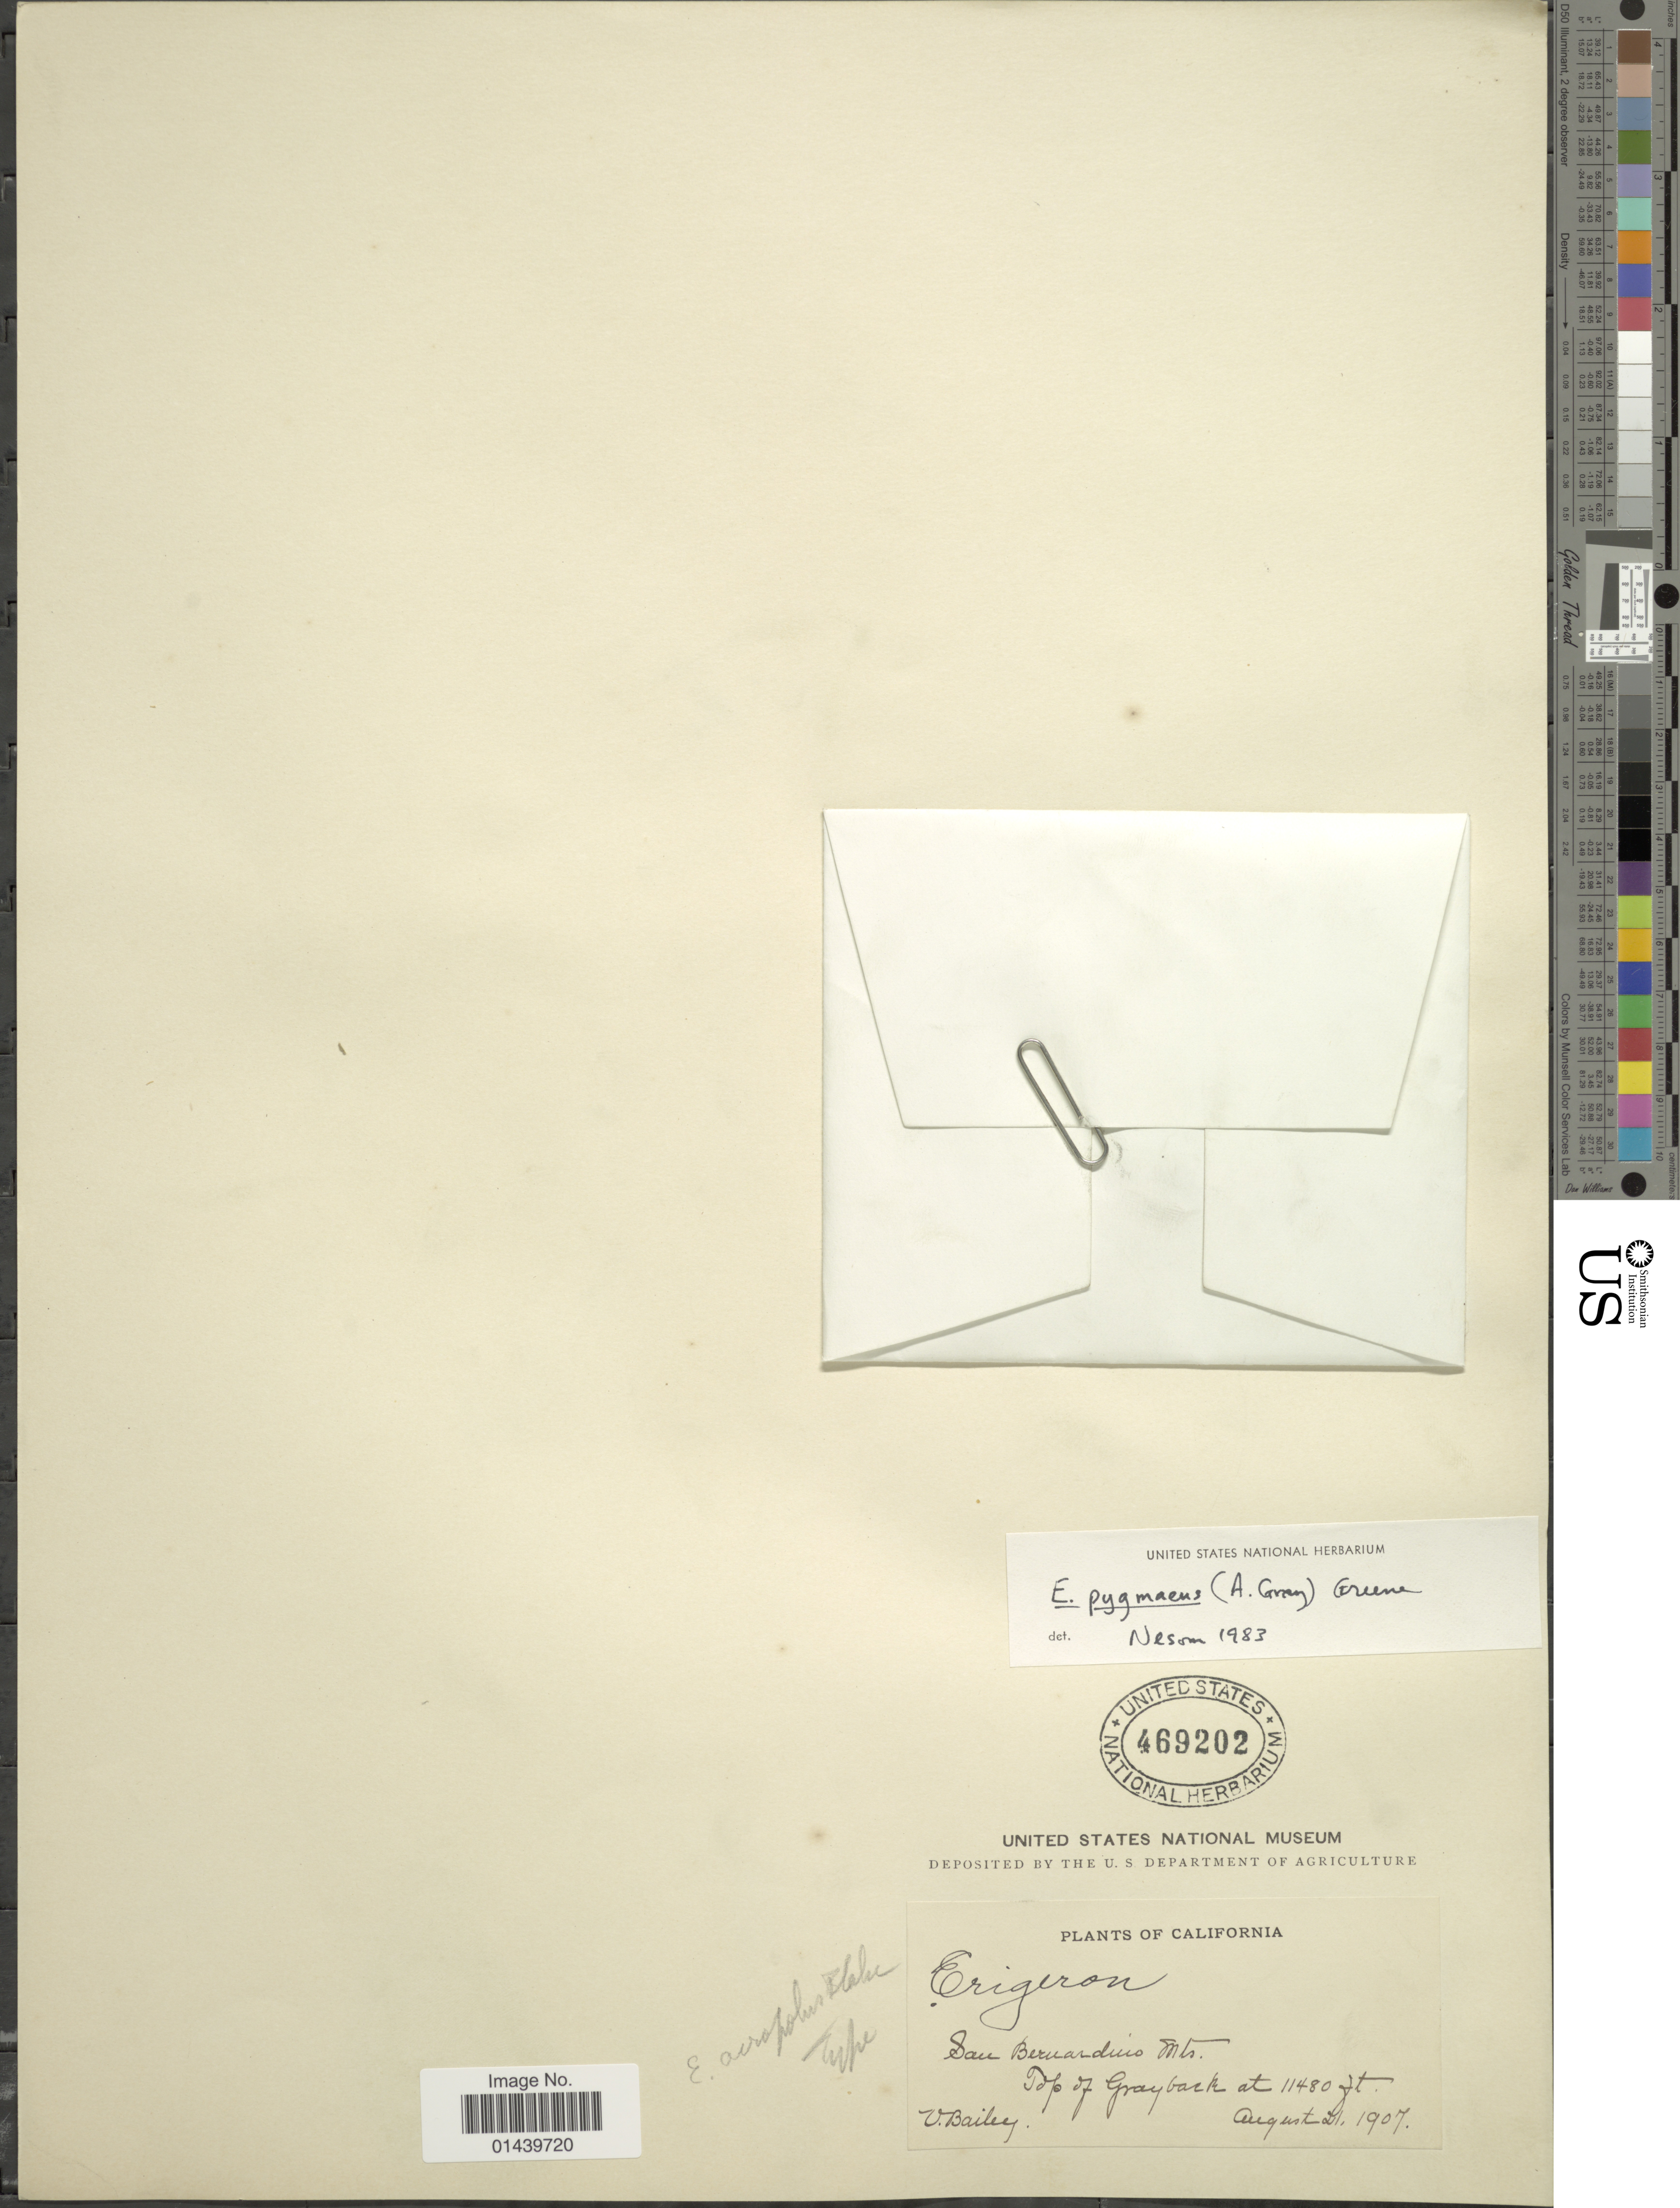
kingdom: Plantae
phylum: Tracheophyta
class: Magnoliopsida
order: Asterales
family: Asteraceae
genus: Erigeron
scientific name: Erigeron pygmaeus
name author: (A. Gray) Greene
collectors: V. O. Bailey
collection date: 1907-08-21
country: United States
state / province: California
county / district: San Bernardino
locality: San Bernardino Mts. Top of Grayback.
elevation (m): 3499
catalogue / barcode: US 469202